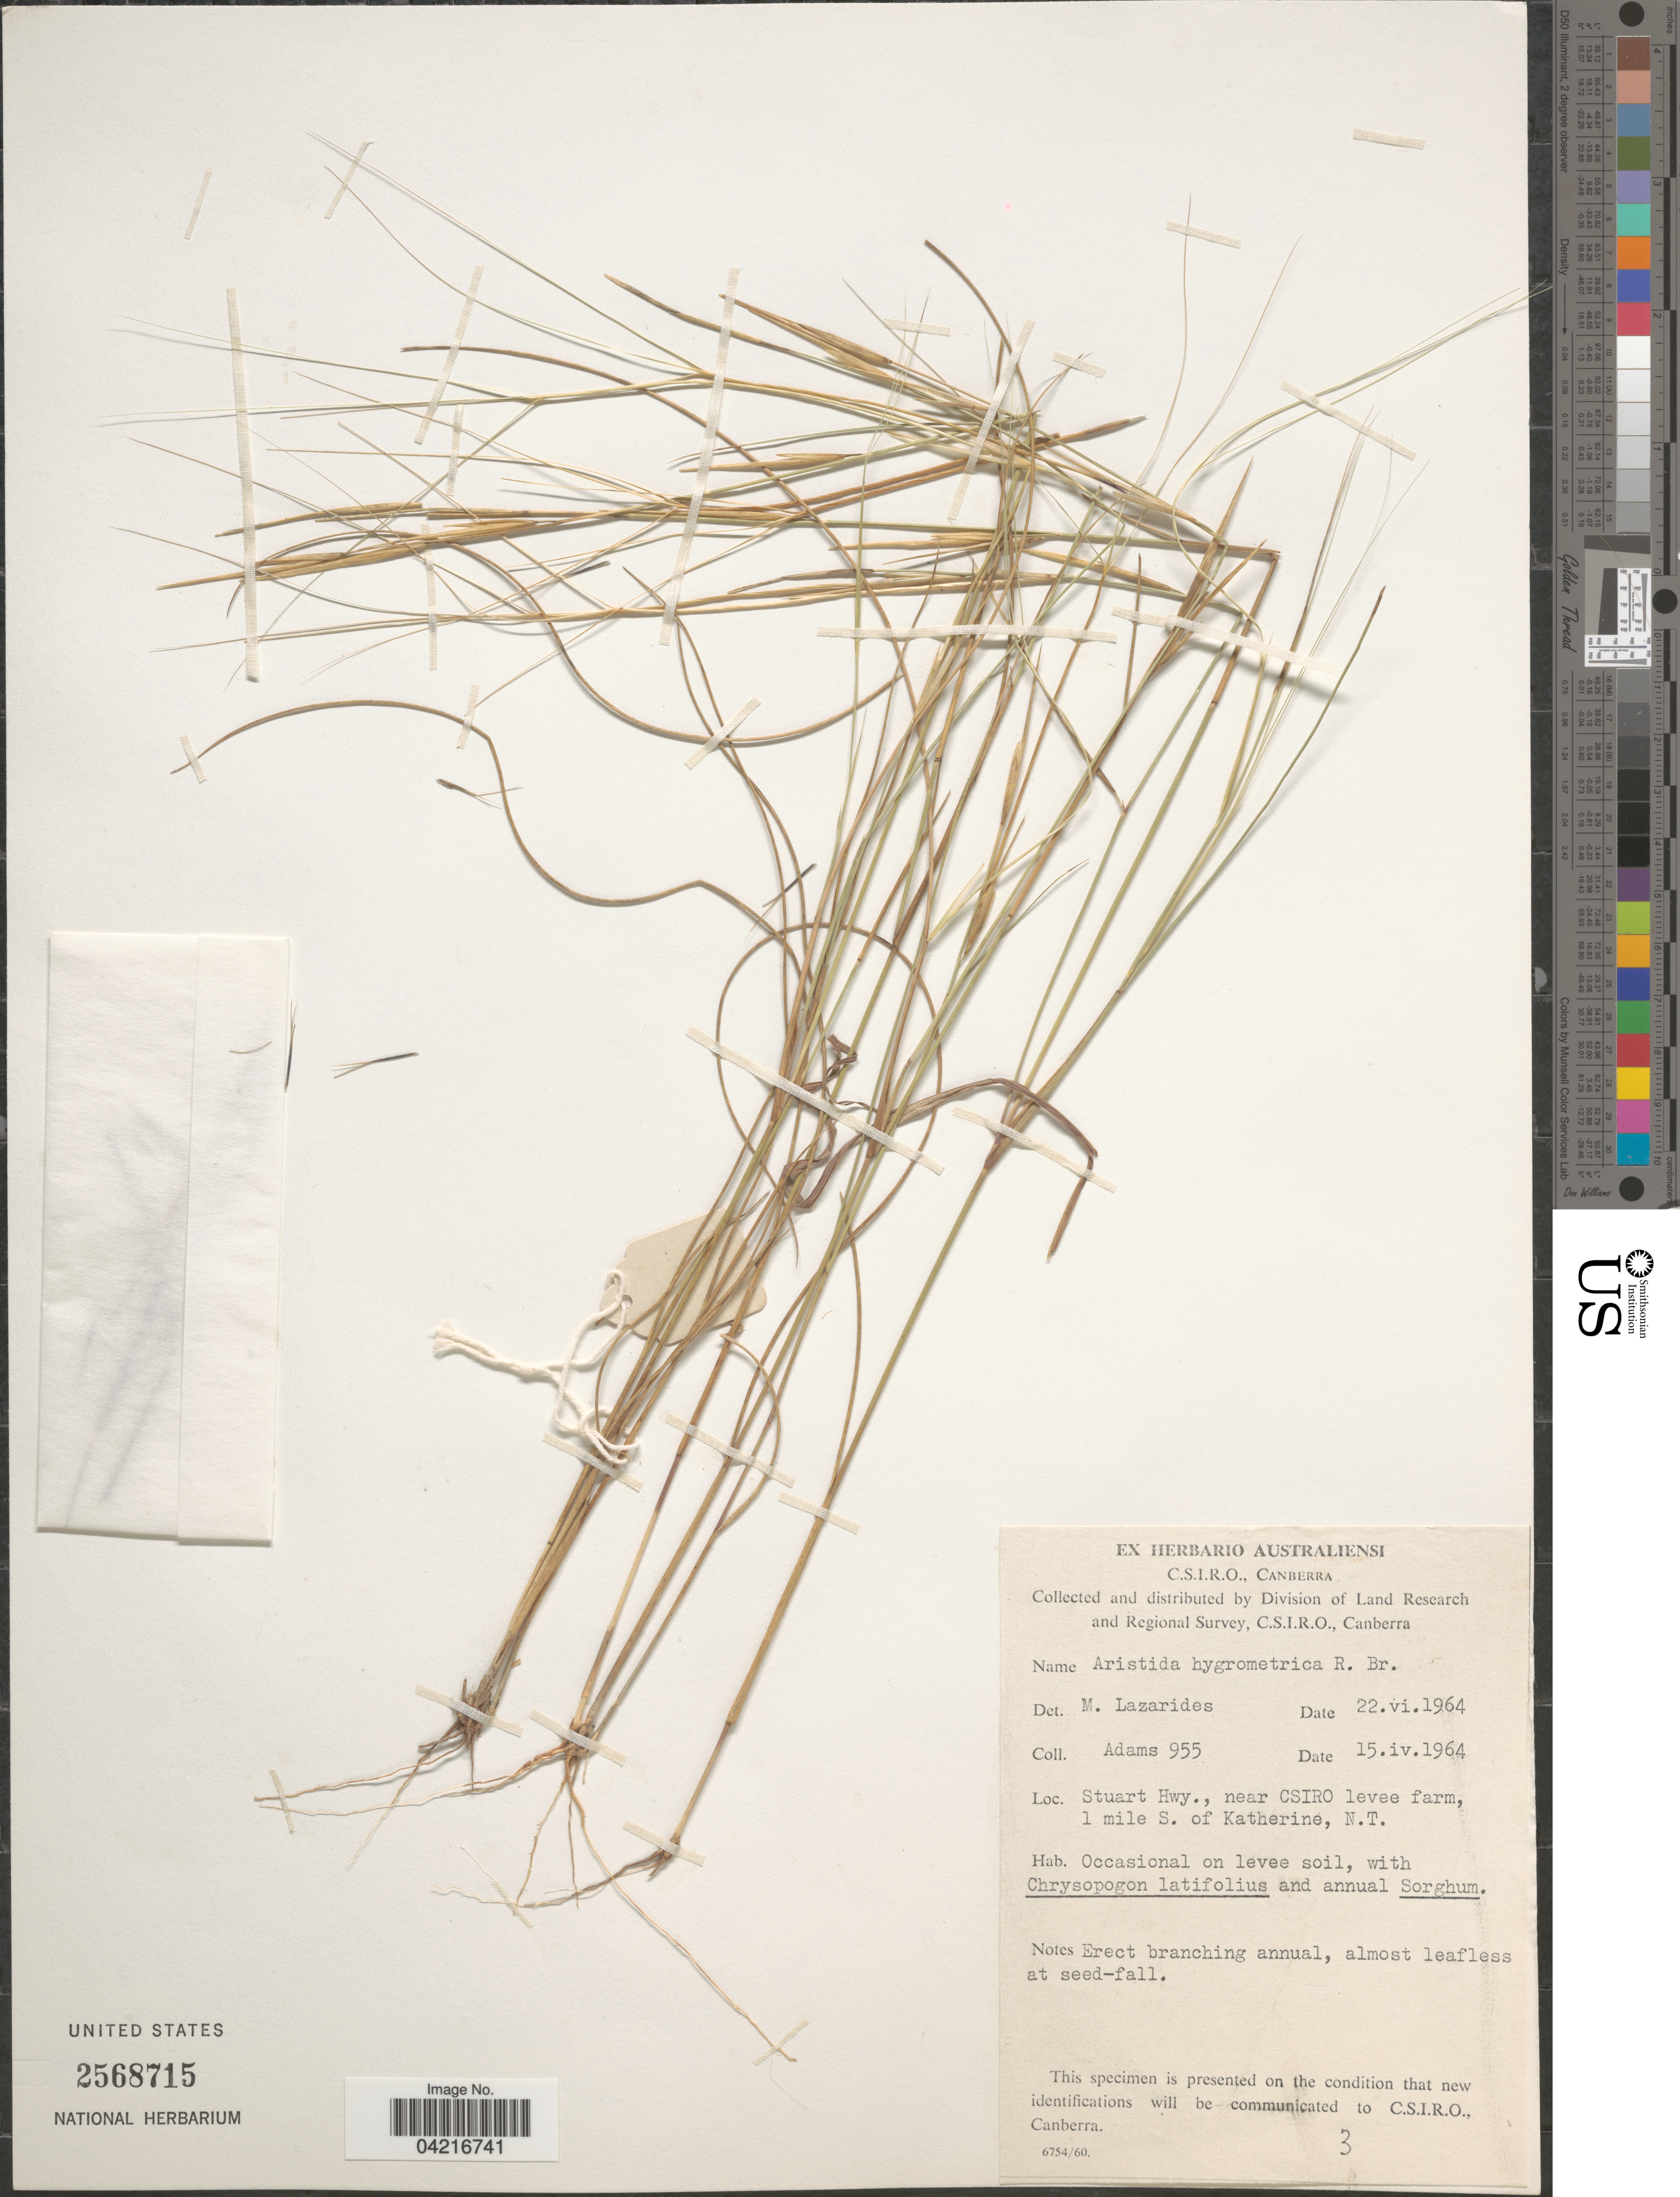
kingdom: Plantae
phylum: Tracheophyta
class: Liliopsida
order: Poales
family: Poaceae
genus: Aristida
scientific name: Aristida hygrometrica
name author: R. Br.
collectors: Adams, --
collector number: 955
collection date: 1964-04-15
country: Australia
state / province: Northern Territory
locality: Division of Land Research and Regional Survey, C.S.I.R.O. Stuart Hwy., near CSIRO levee farm, 1 mile S, of Katherine. Occasional on levee soil.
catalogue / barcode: US 2568715